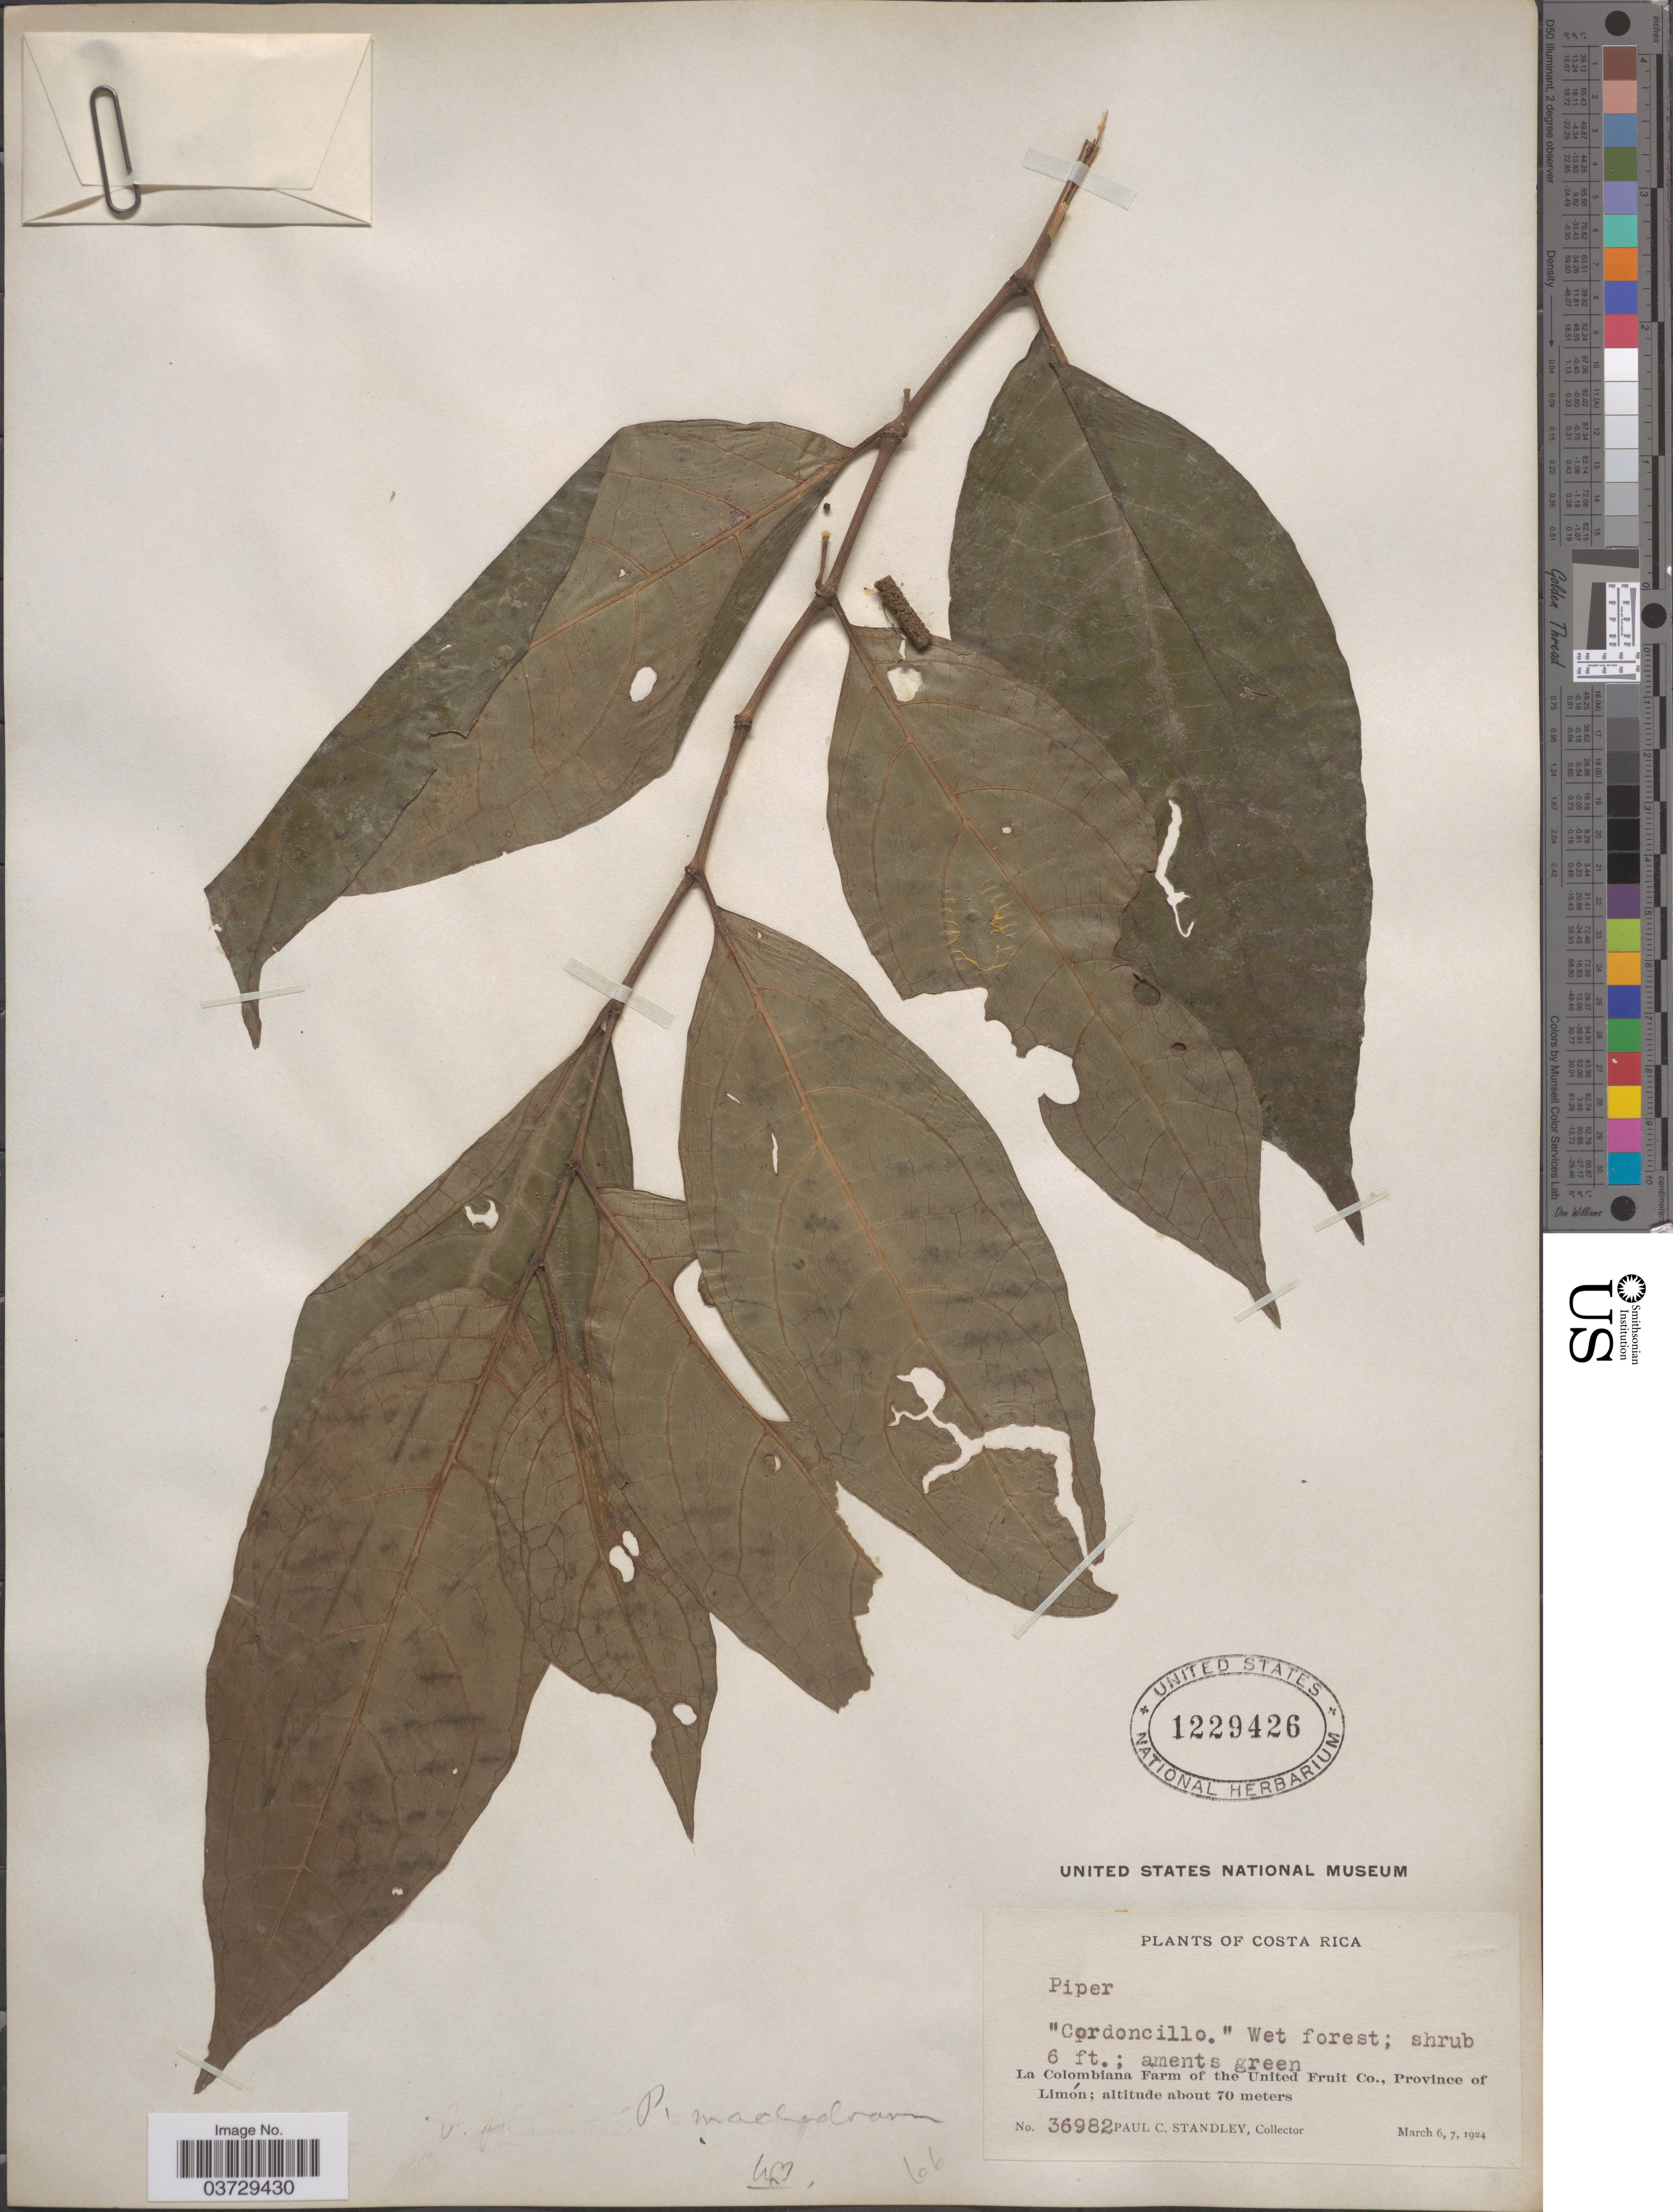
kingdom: Plantae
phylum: Tracheophyta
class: Magnoliopsida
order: Piperales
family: Piperaceae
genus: Piper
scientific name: Piper machadoanum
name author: C. DC.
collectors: P. C. Standley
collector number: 36982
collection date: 1924-03-06/1924-03-07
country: Costa Rica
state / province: Limón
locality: La Colombiana Farm of the United Fruit Co.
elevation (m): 70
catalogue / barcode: US 1229426